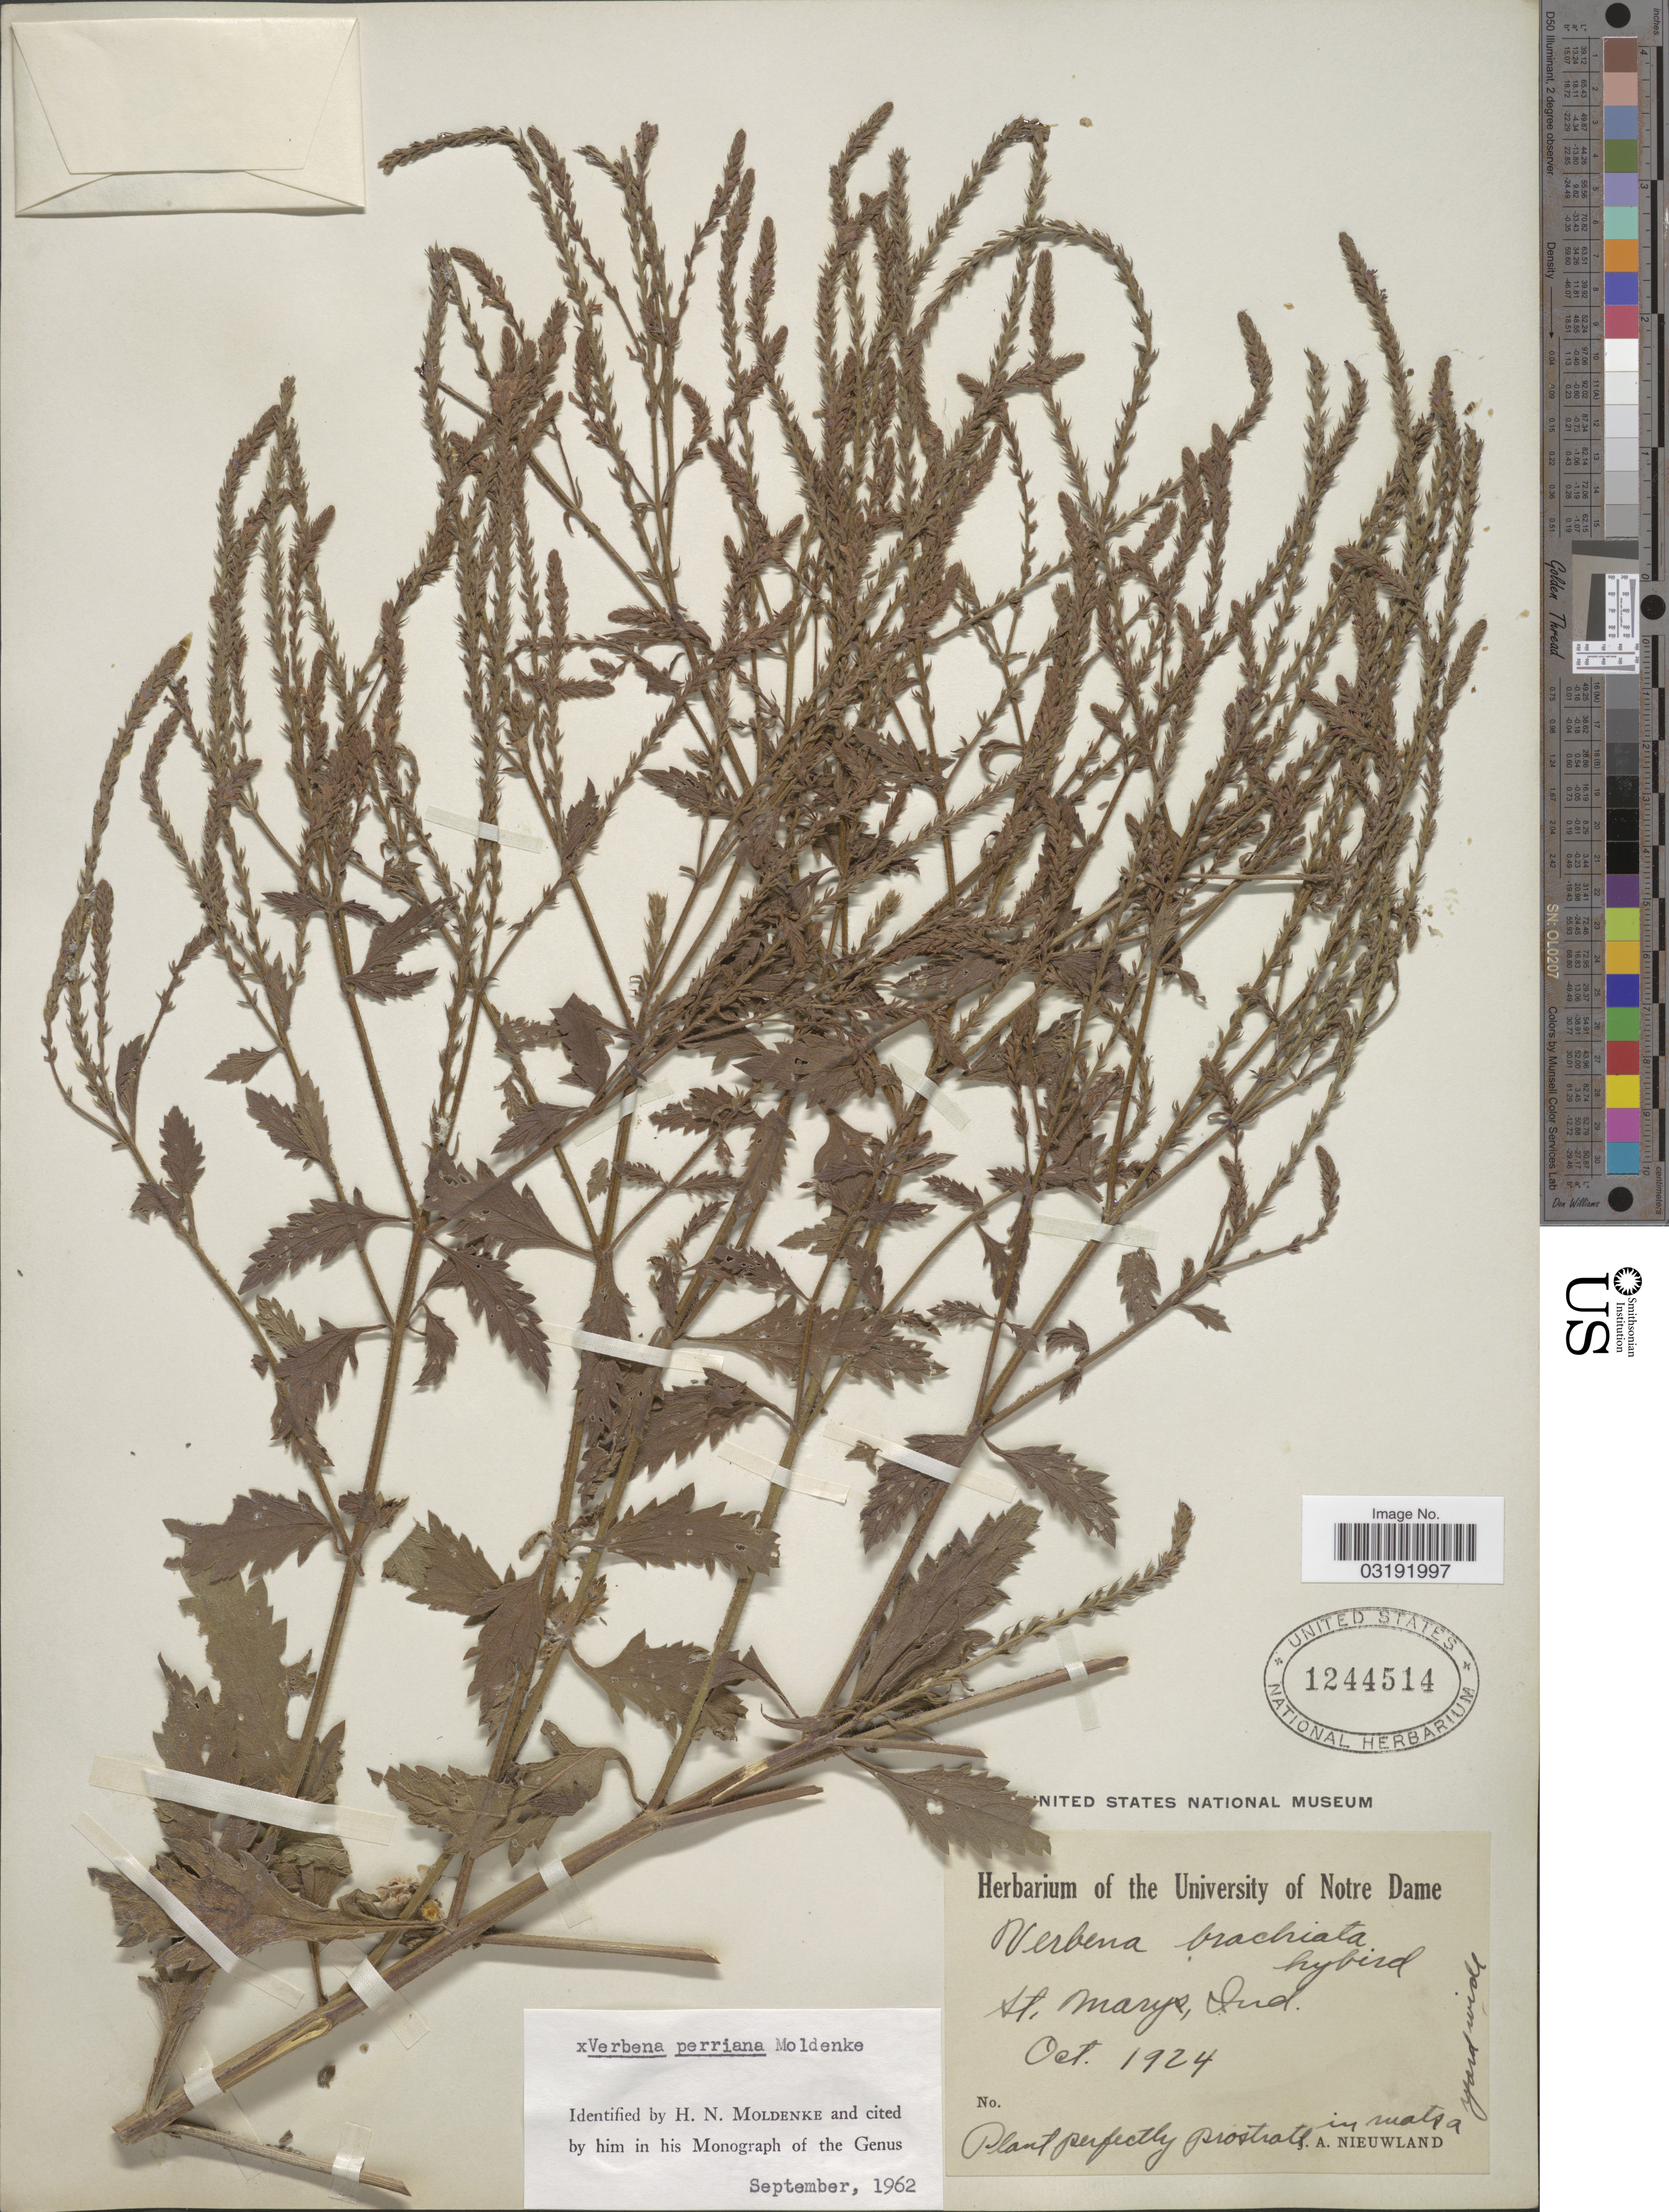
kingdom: Plantae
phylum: Tracheophyta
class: Magnoliopsida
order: Lamiales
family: Verbenaceae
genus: Verbena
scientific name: Verbena perriana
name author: Moldenke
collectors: J. A. Nieuwland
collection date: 1924-10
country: United States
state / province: Indiana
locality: St. Marys.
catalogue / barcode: US 1244514